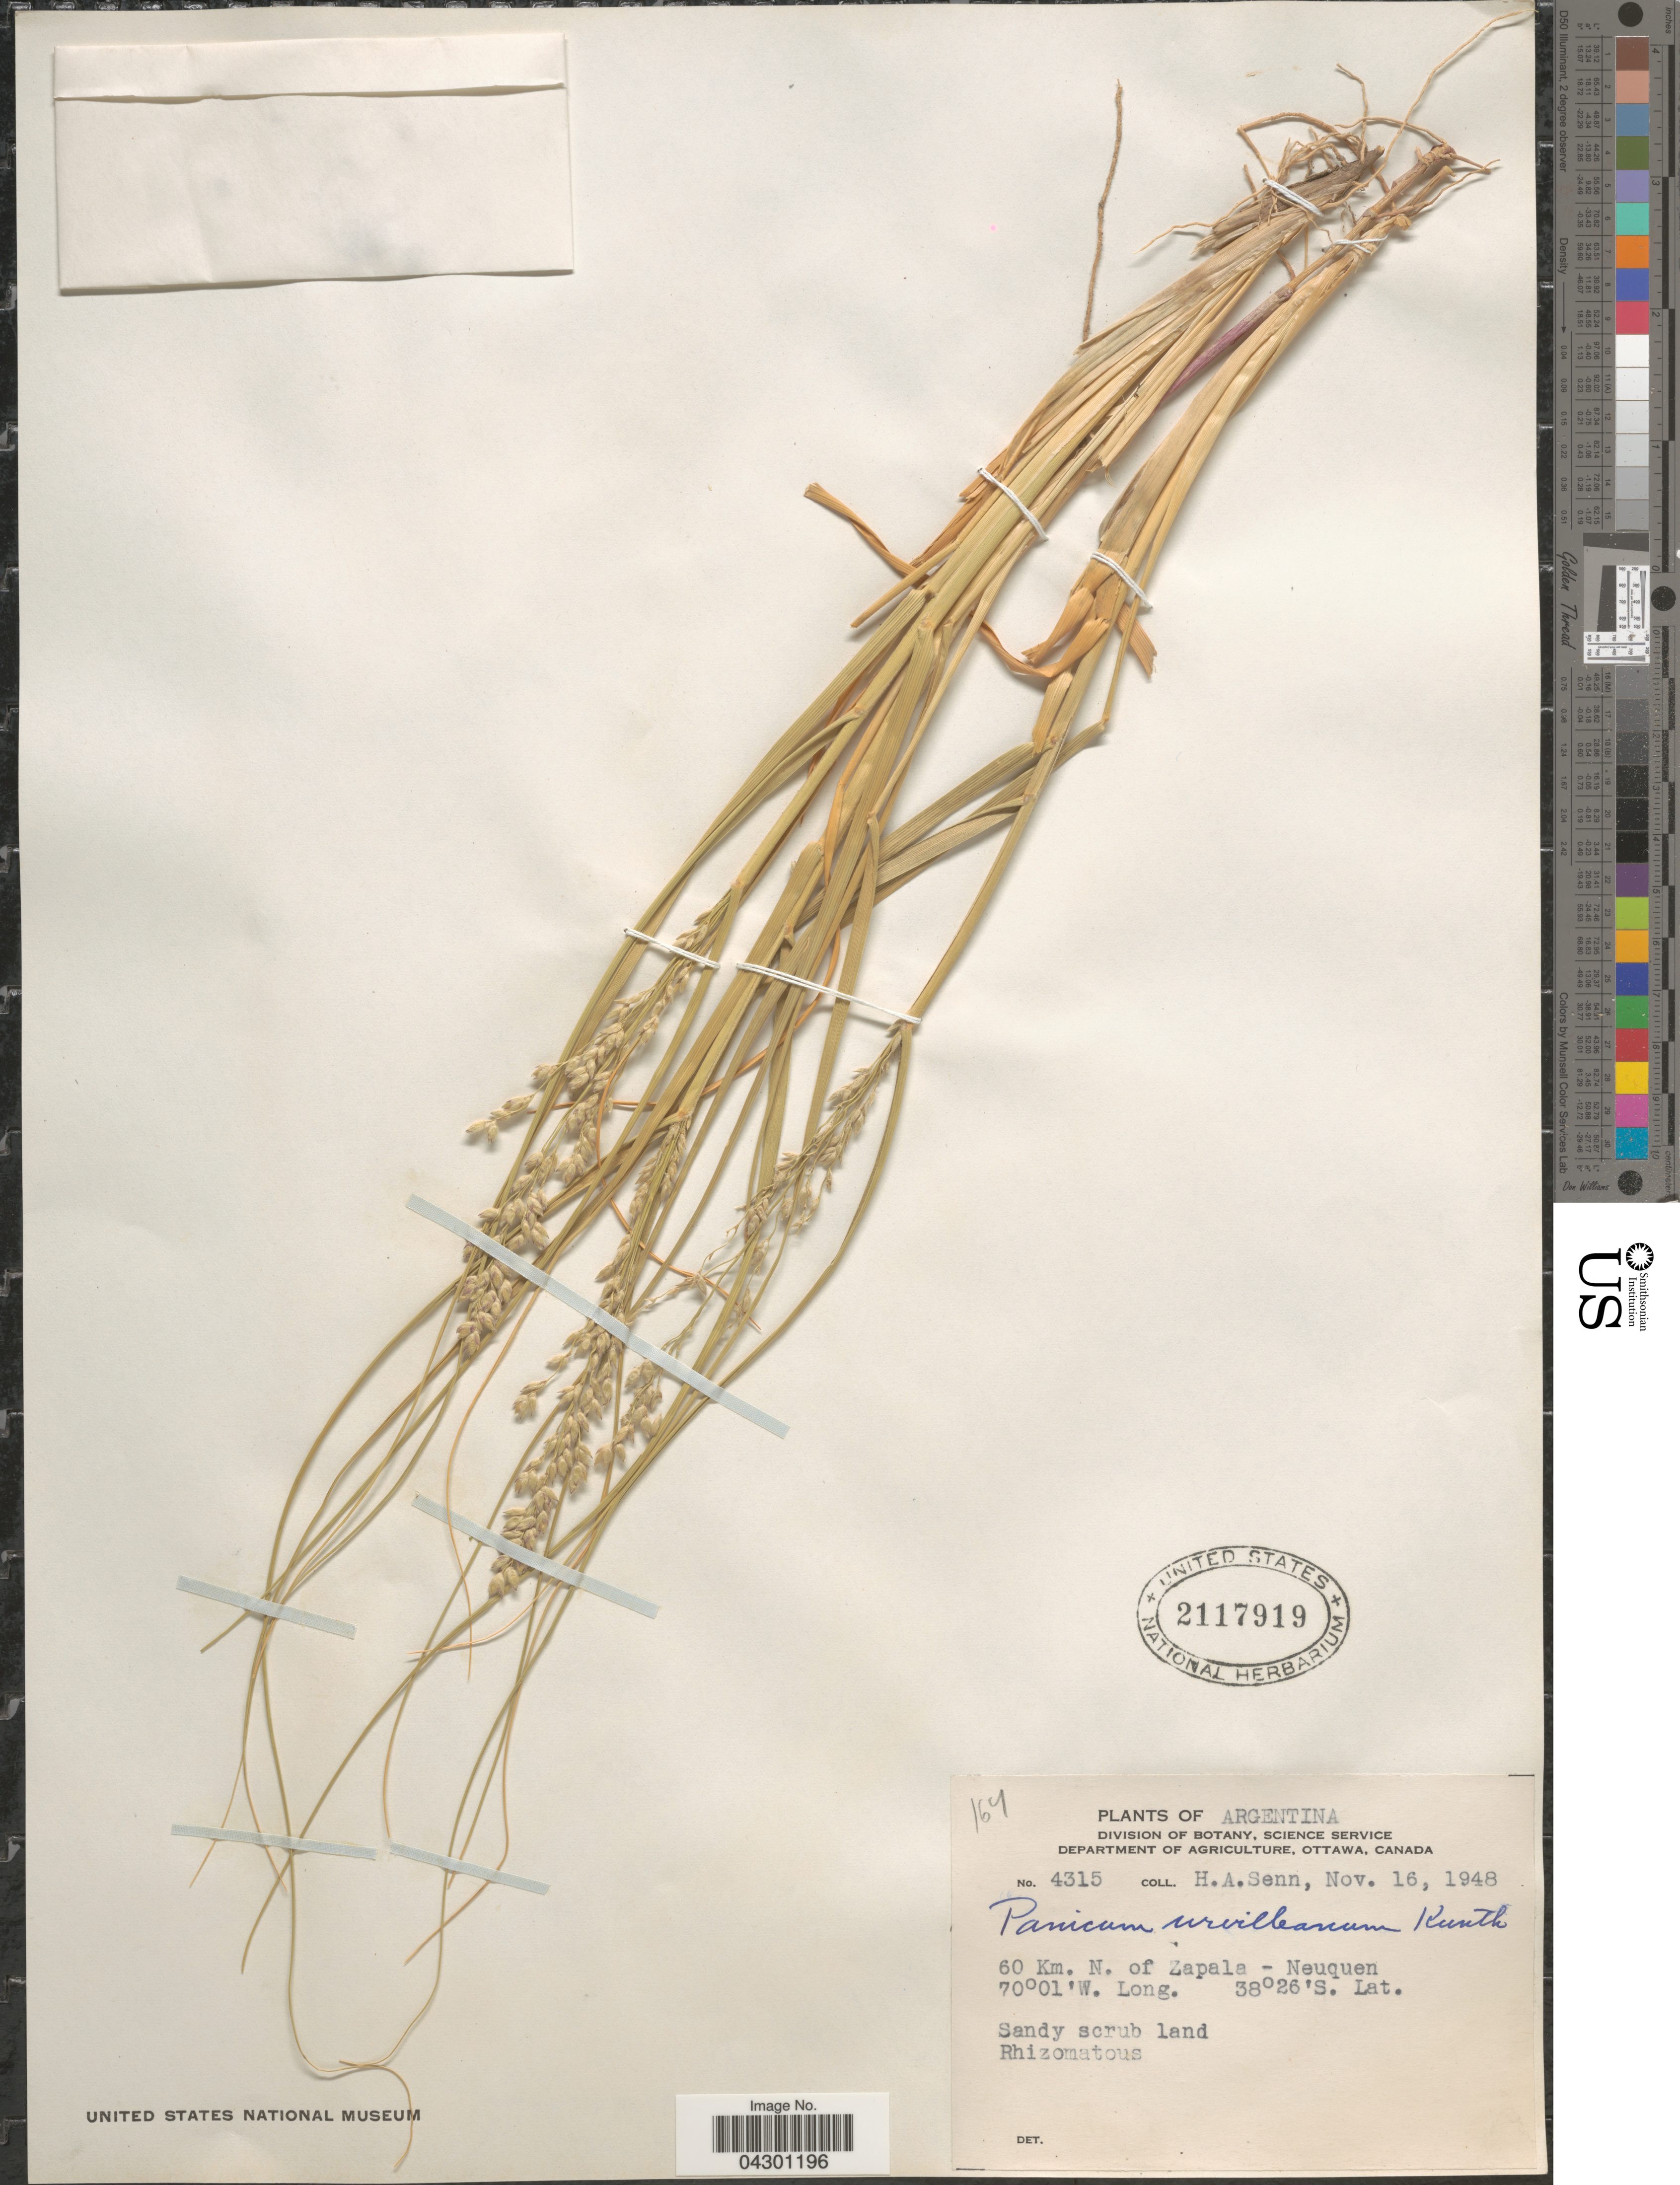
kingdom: Plantae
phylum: Tracheophyta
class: Liliopsida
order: Poales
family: Poaceae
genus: Panicum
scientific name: Panicum urvilleanum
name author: Kunth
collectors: H. Senn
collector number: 4315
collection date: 1948-11-16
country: Argentina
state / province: Neuquen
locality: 60 Km. N. of Zapala.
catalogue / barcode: US 2117919